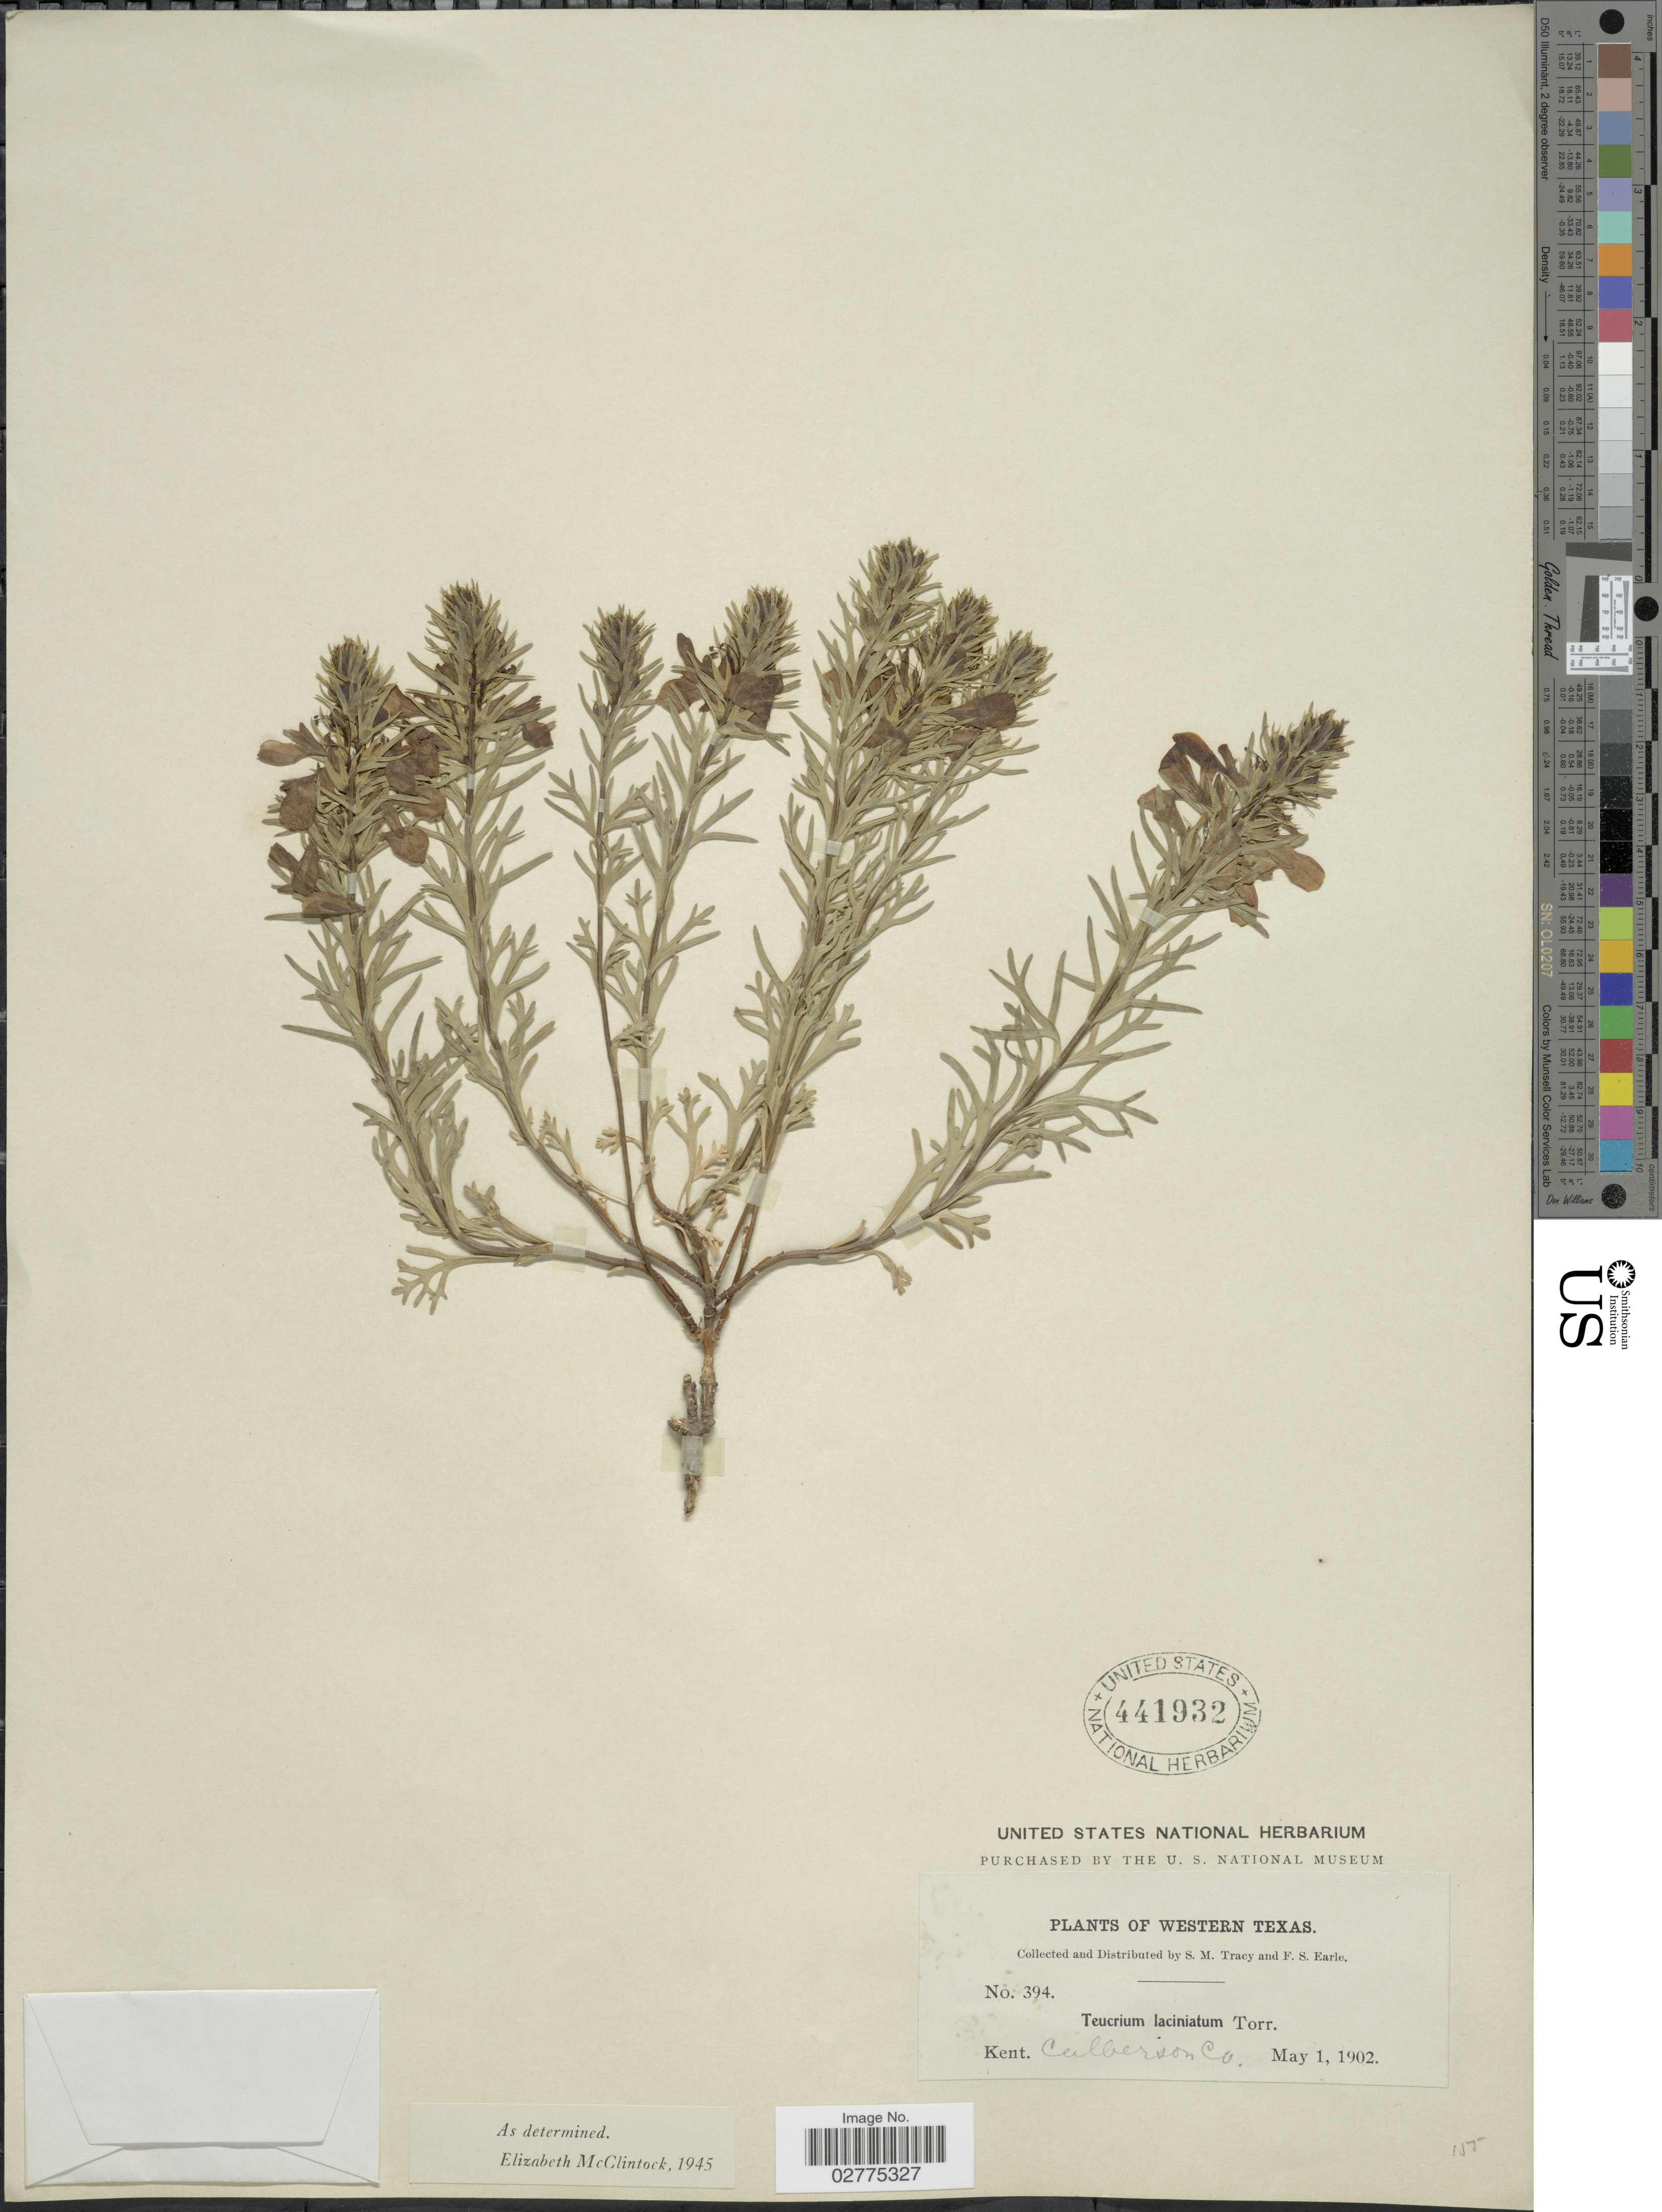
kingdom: Plantae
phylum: Tracheophyta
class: Magnoliopsida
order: Lamiales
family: Lamiaceae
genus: Teucrium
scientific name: Teucrium laciniatum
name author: Torr.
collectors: S. M. Tracy & F. S. Earle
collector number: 394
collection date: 1902-05-01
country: United States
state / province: Texas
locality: Western Texas. Kent. Culberson Co.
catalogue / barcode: US 441932